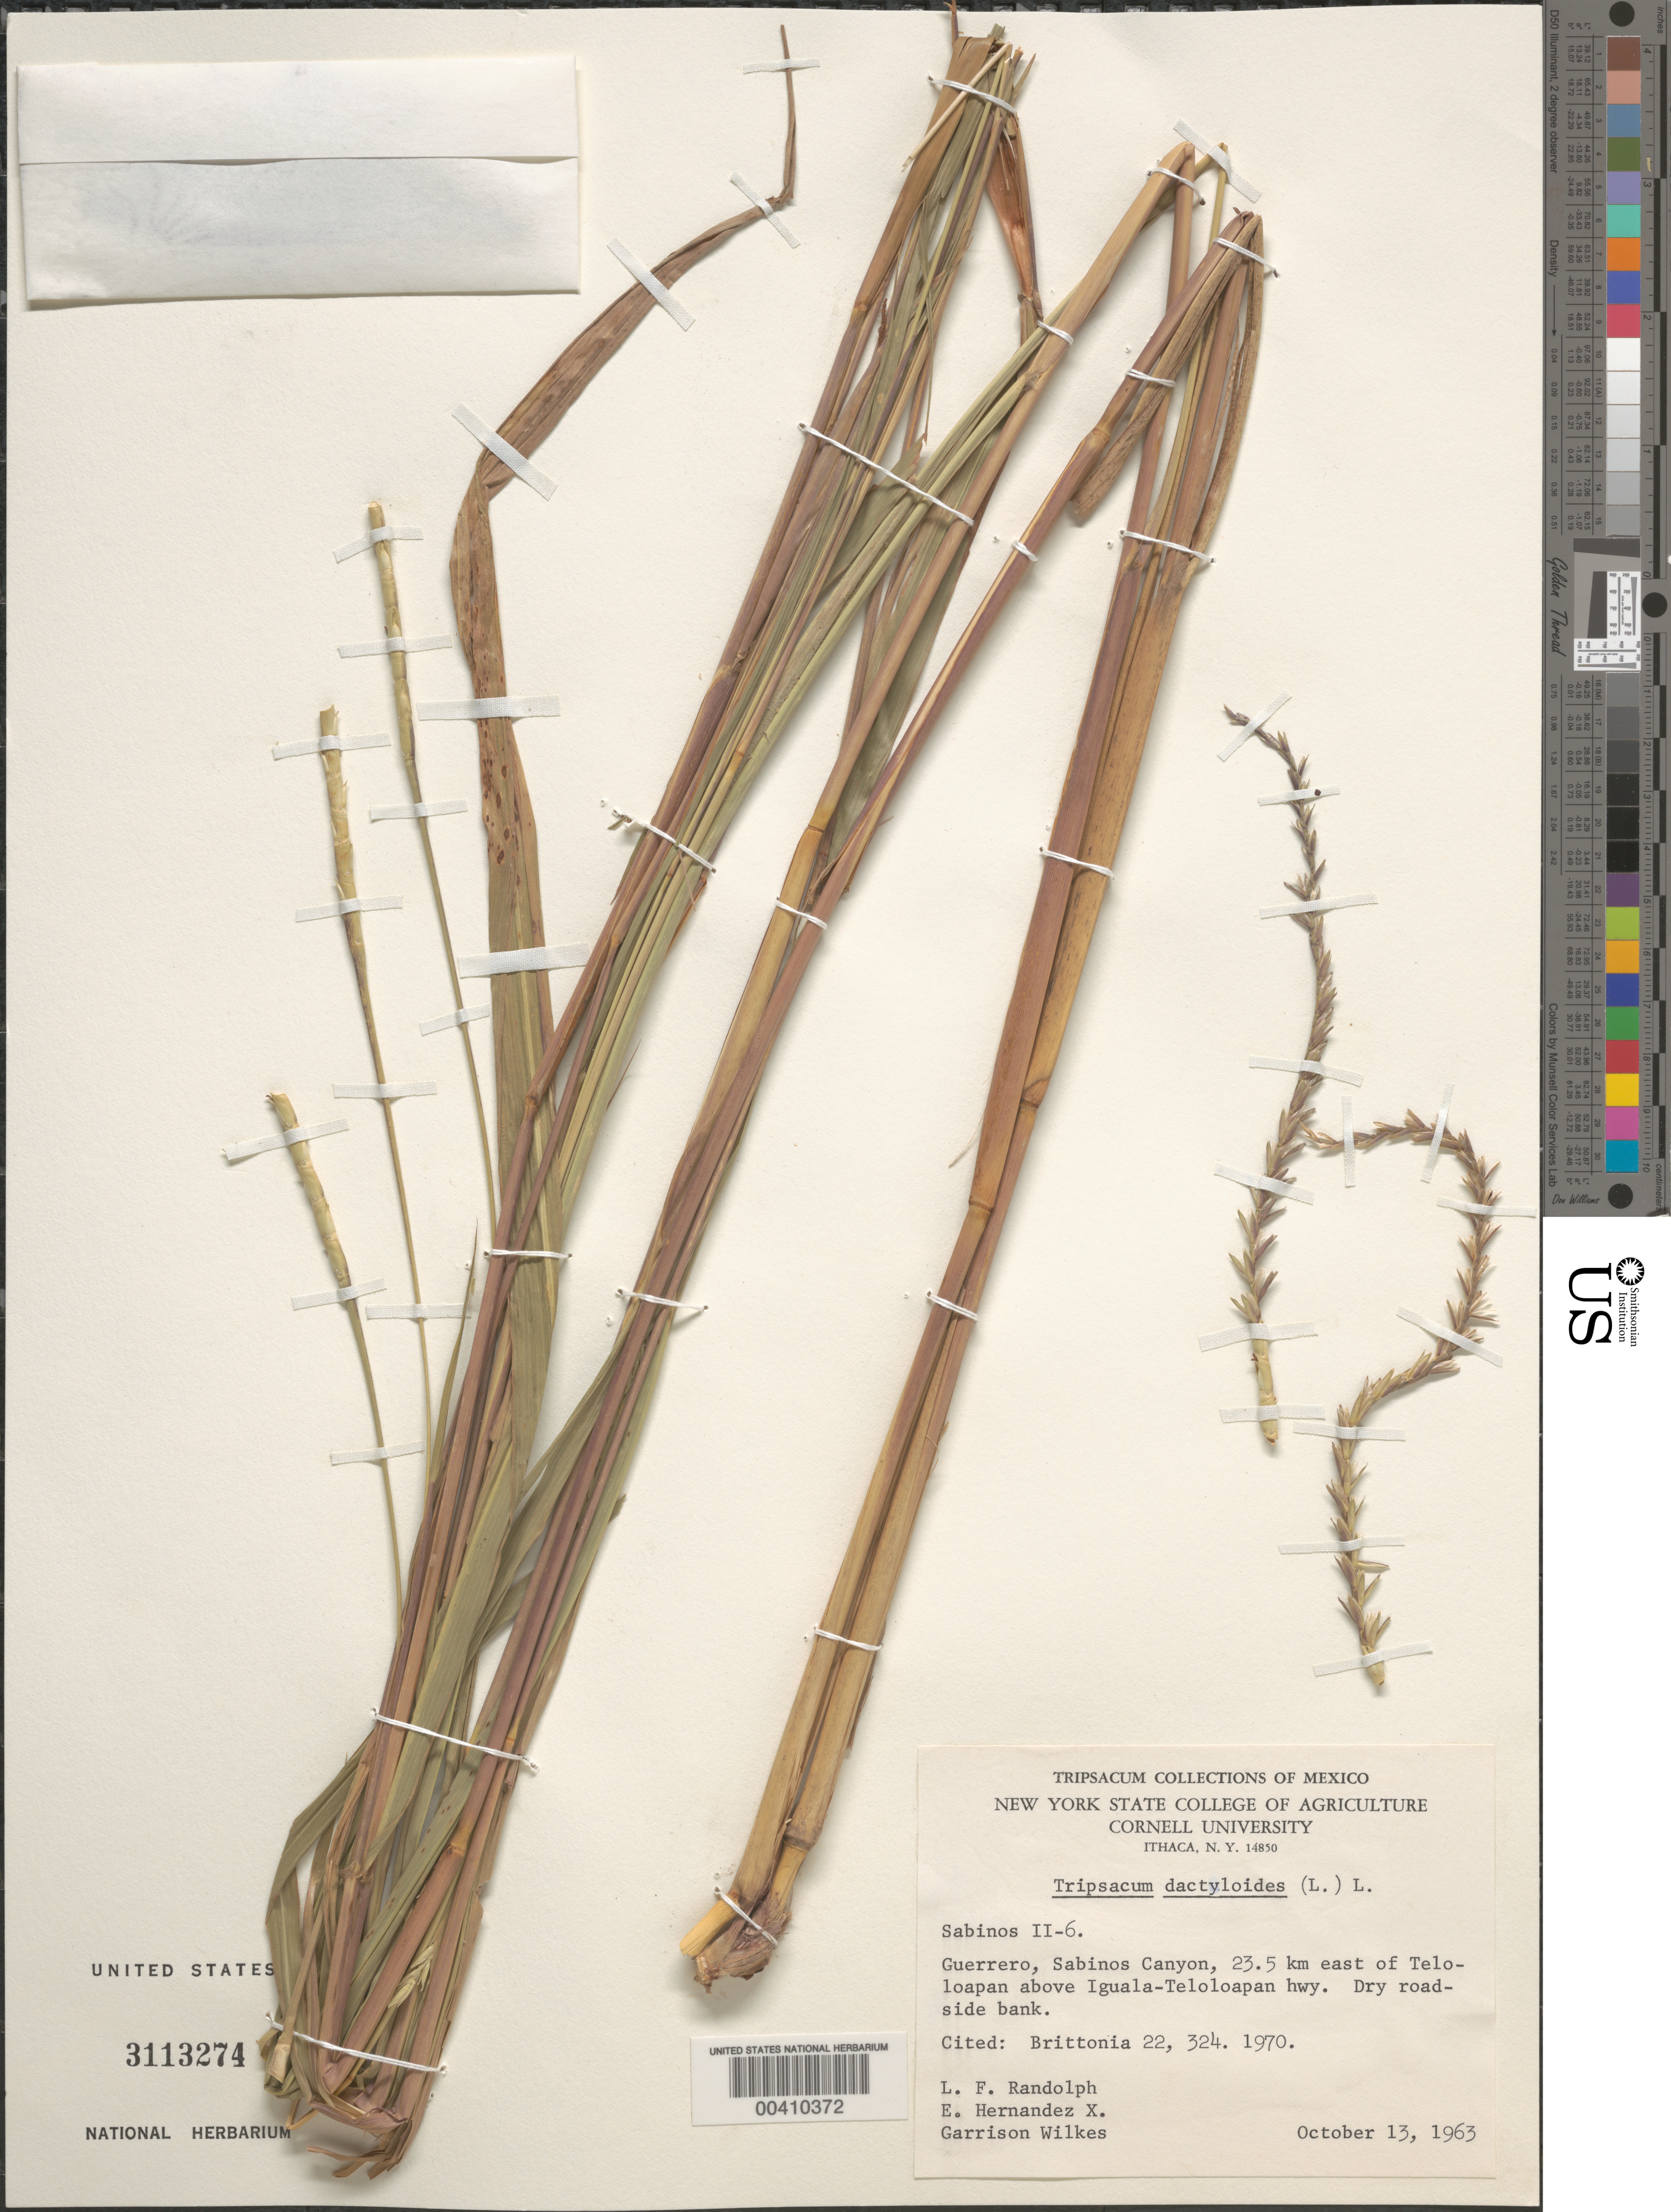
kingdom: Plantae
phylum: Tracheophyta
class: Liliopsida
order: Poales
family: Poaceae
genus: Tripsacum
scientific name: Tripsacum dactyloides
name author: (L.) L.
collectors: L. F. Randolph, E. I. Hernández-X. & G. Wilkes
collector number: II-6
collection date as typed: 13 Oct 1963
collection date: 1963-10-13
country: Mexico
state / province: Guerrero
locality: Sabinos, Sabinos Canyon, 23.5 km E of Teloloapan above Iguala-Teloloapan Hwy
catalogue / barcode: US 3113274